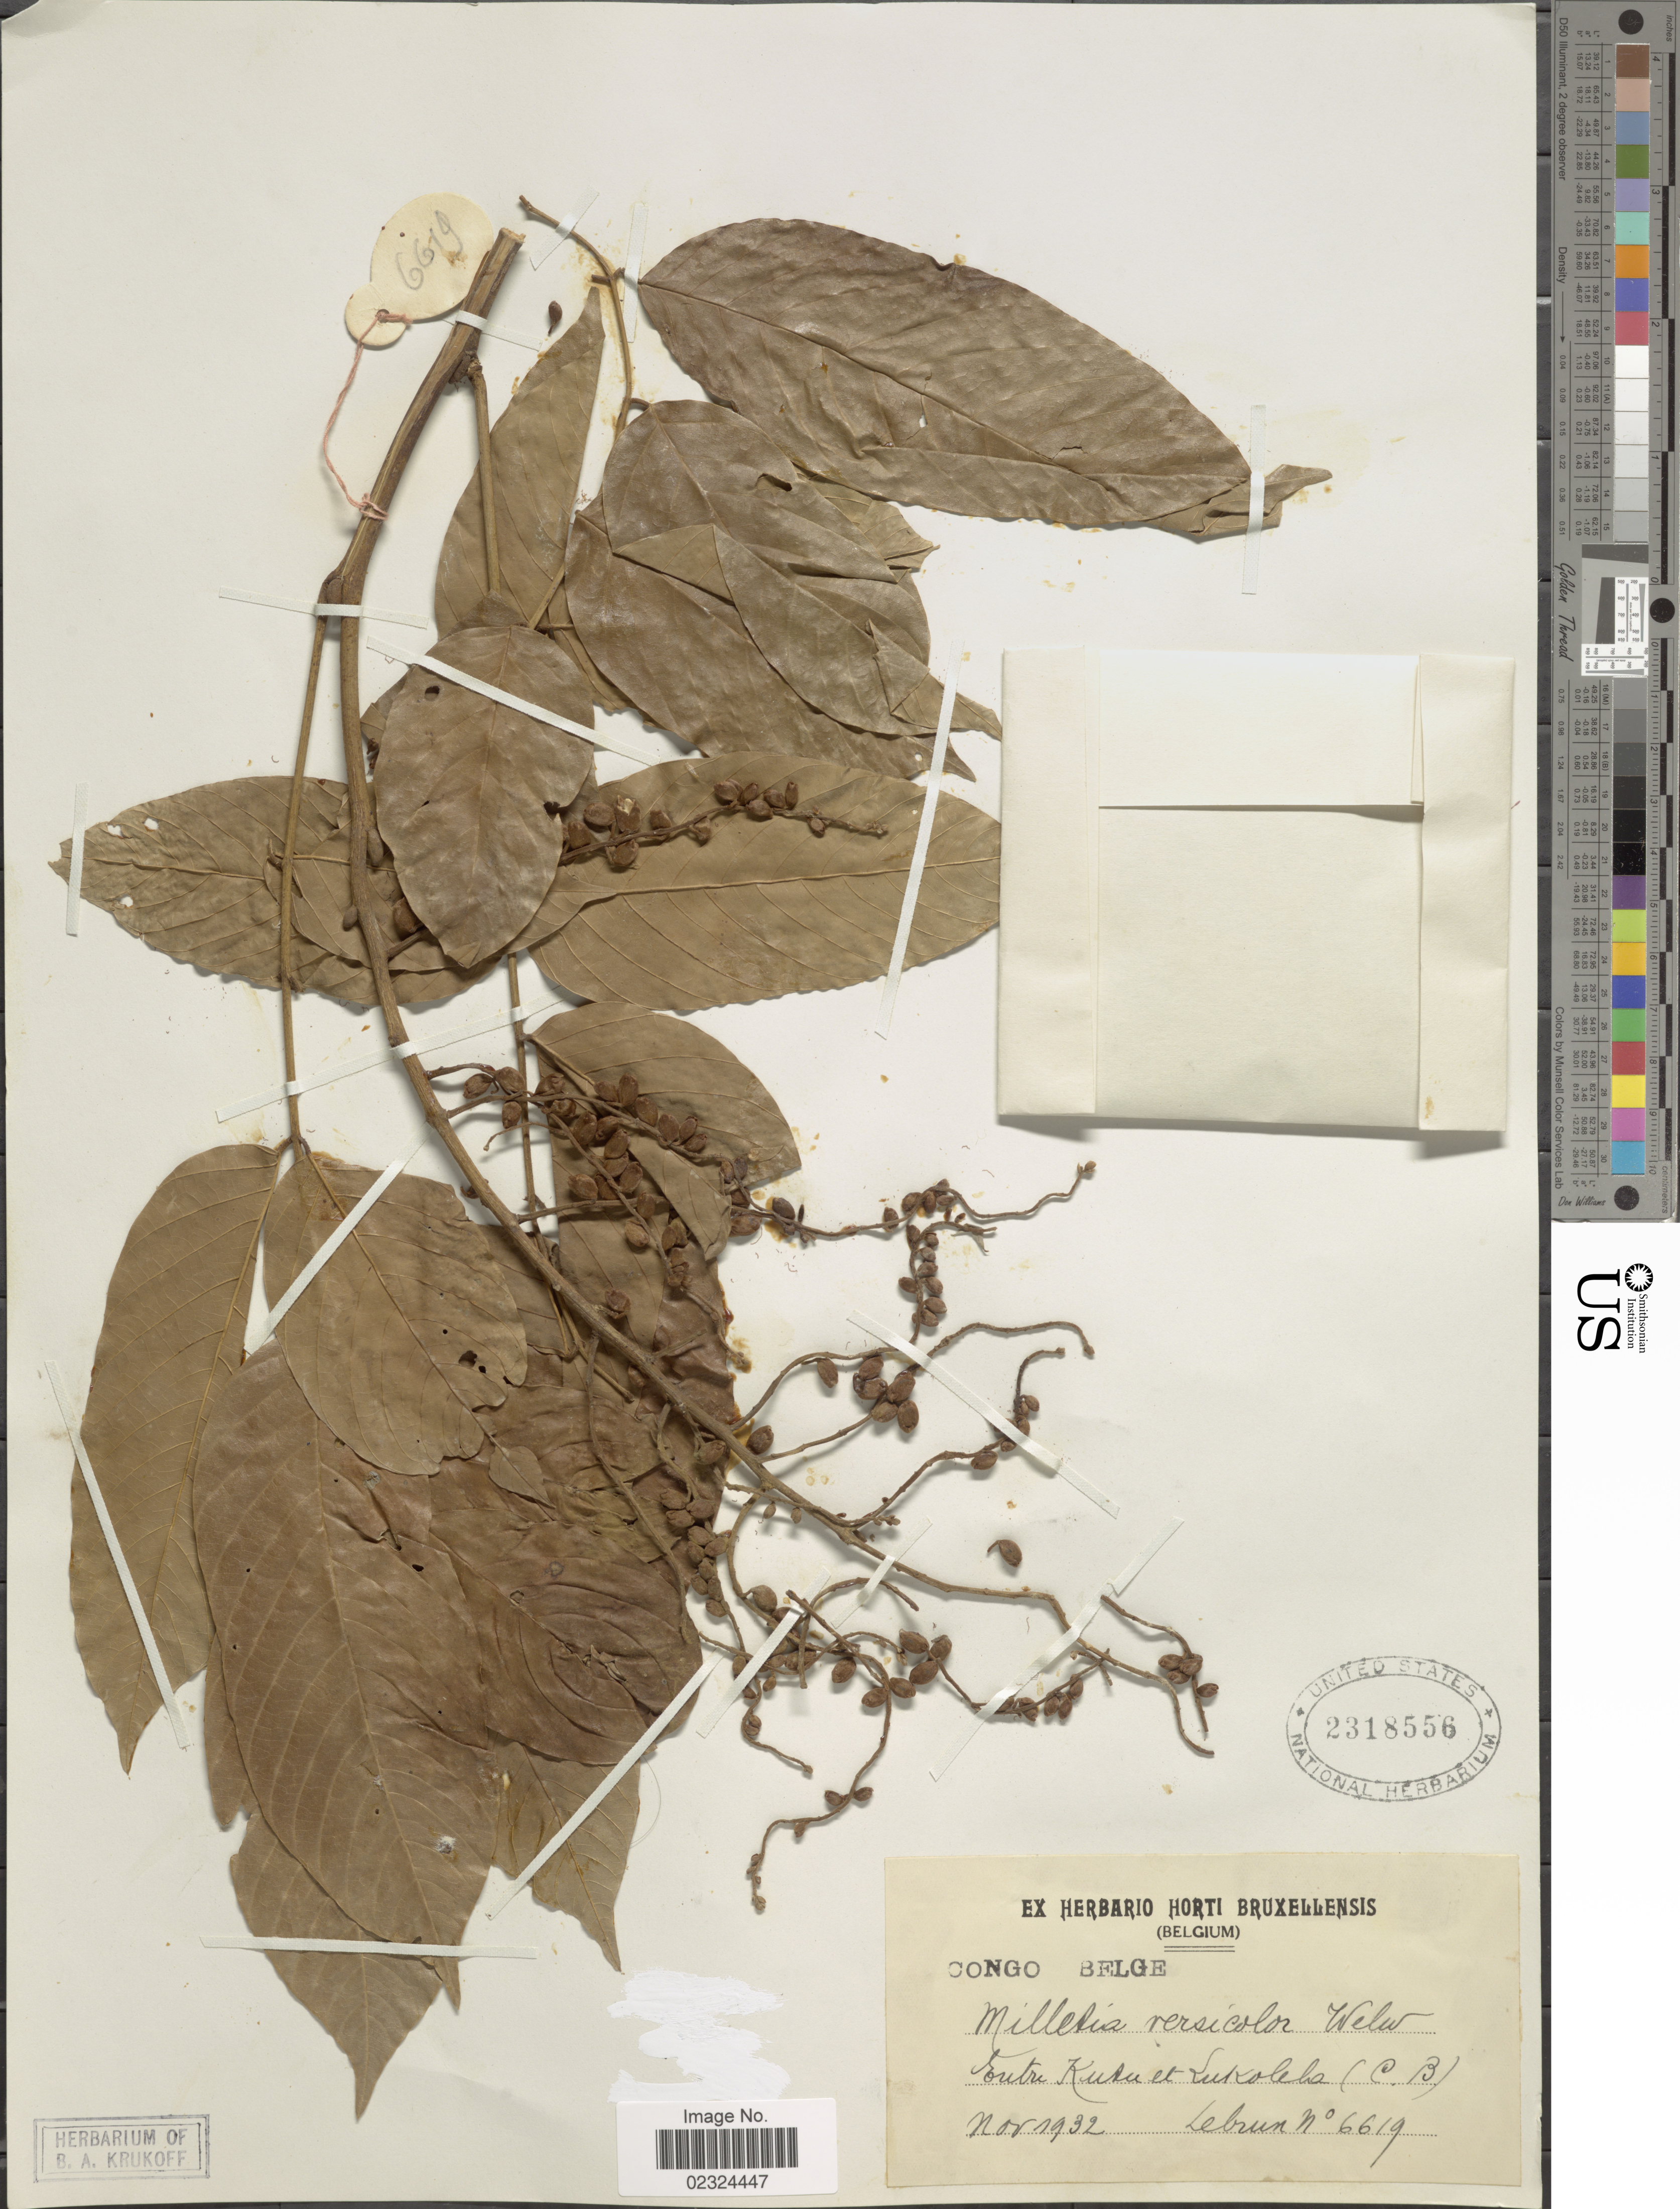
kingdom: Plantae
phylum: Tracheophyta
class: Magnoliopsida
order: Fabales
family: Fabaceae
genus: Millettia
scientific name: Millettia versicolor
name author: Welw. ex Baker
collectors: J.A. Lebrun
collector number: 6619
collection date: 1932-11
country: Congo, Democratic Republic of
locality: Congo Belge. Entre Kutu et Lukolela (C. B.).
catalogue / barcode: US 2318556